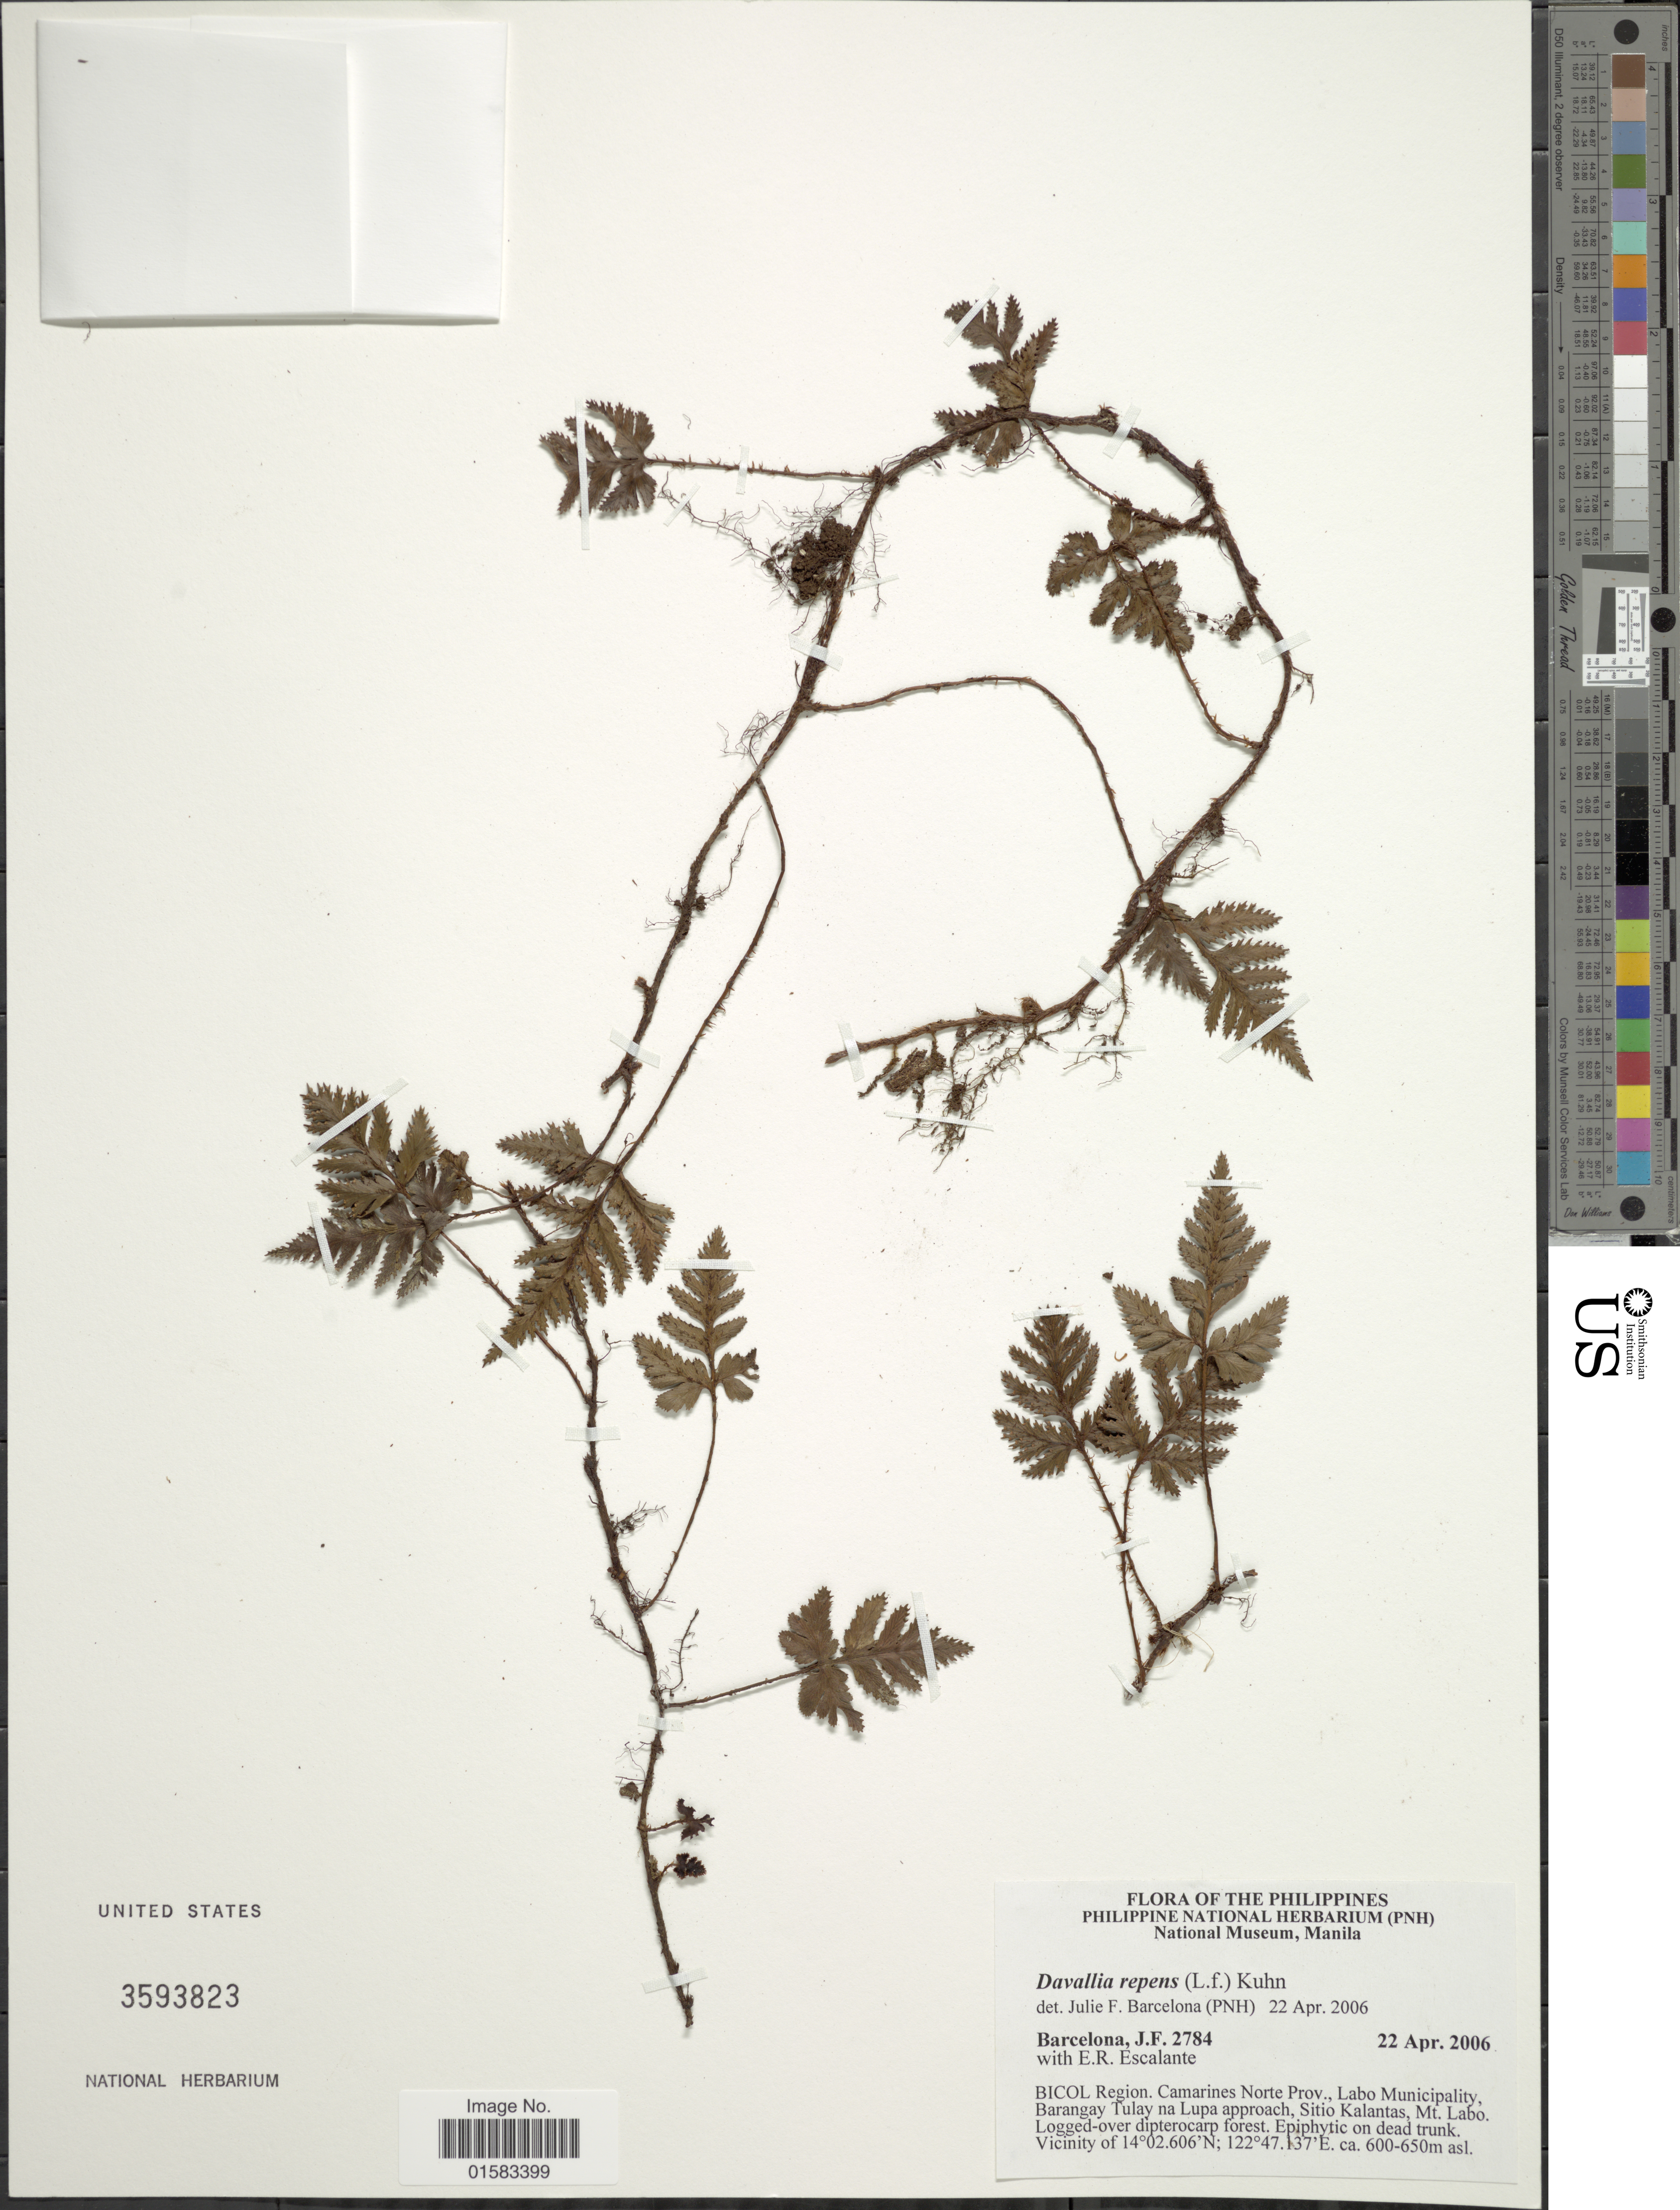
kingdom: Plantae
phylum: Tracheophyta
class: Polypodiopsida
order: Polypodiales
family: Davalliaceae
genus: Davallia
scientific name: Davallia repens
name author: (L. f.) Kuhn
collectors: J. F. Barcelona & E. Escalante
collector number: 2784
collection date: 2006-04-22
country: Philippines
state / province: Bicol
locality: Camarines Norte Prov., Labo Municipality, Barangay Tulay na Lupa approach, Sitio Kalantas, Mt. Labo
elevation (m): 600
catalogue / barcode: US 3593823